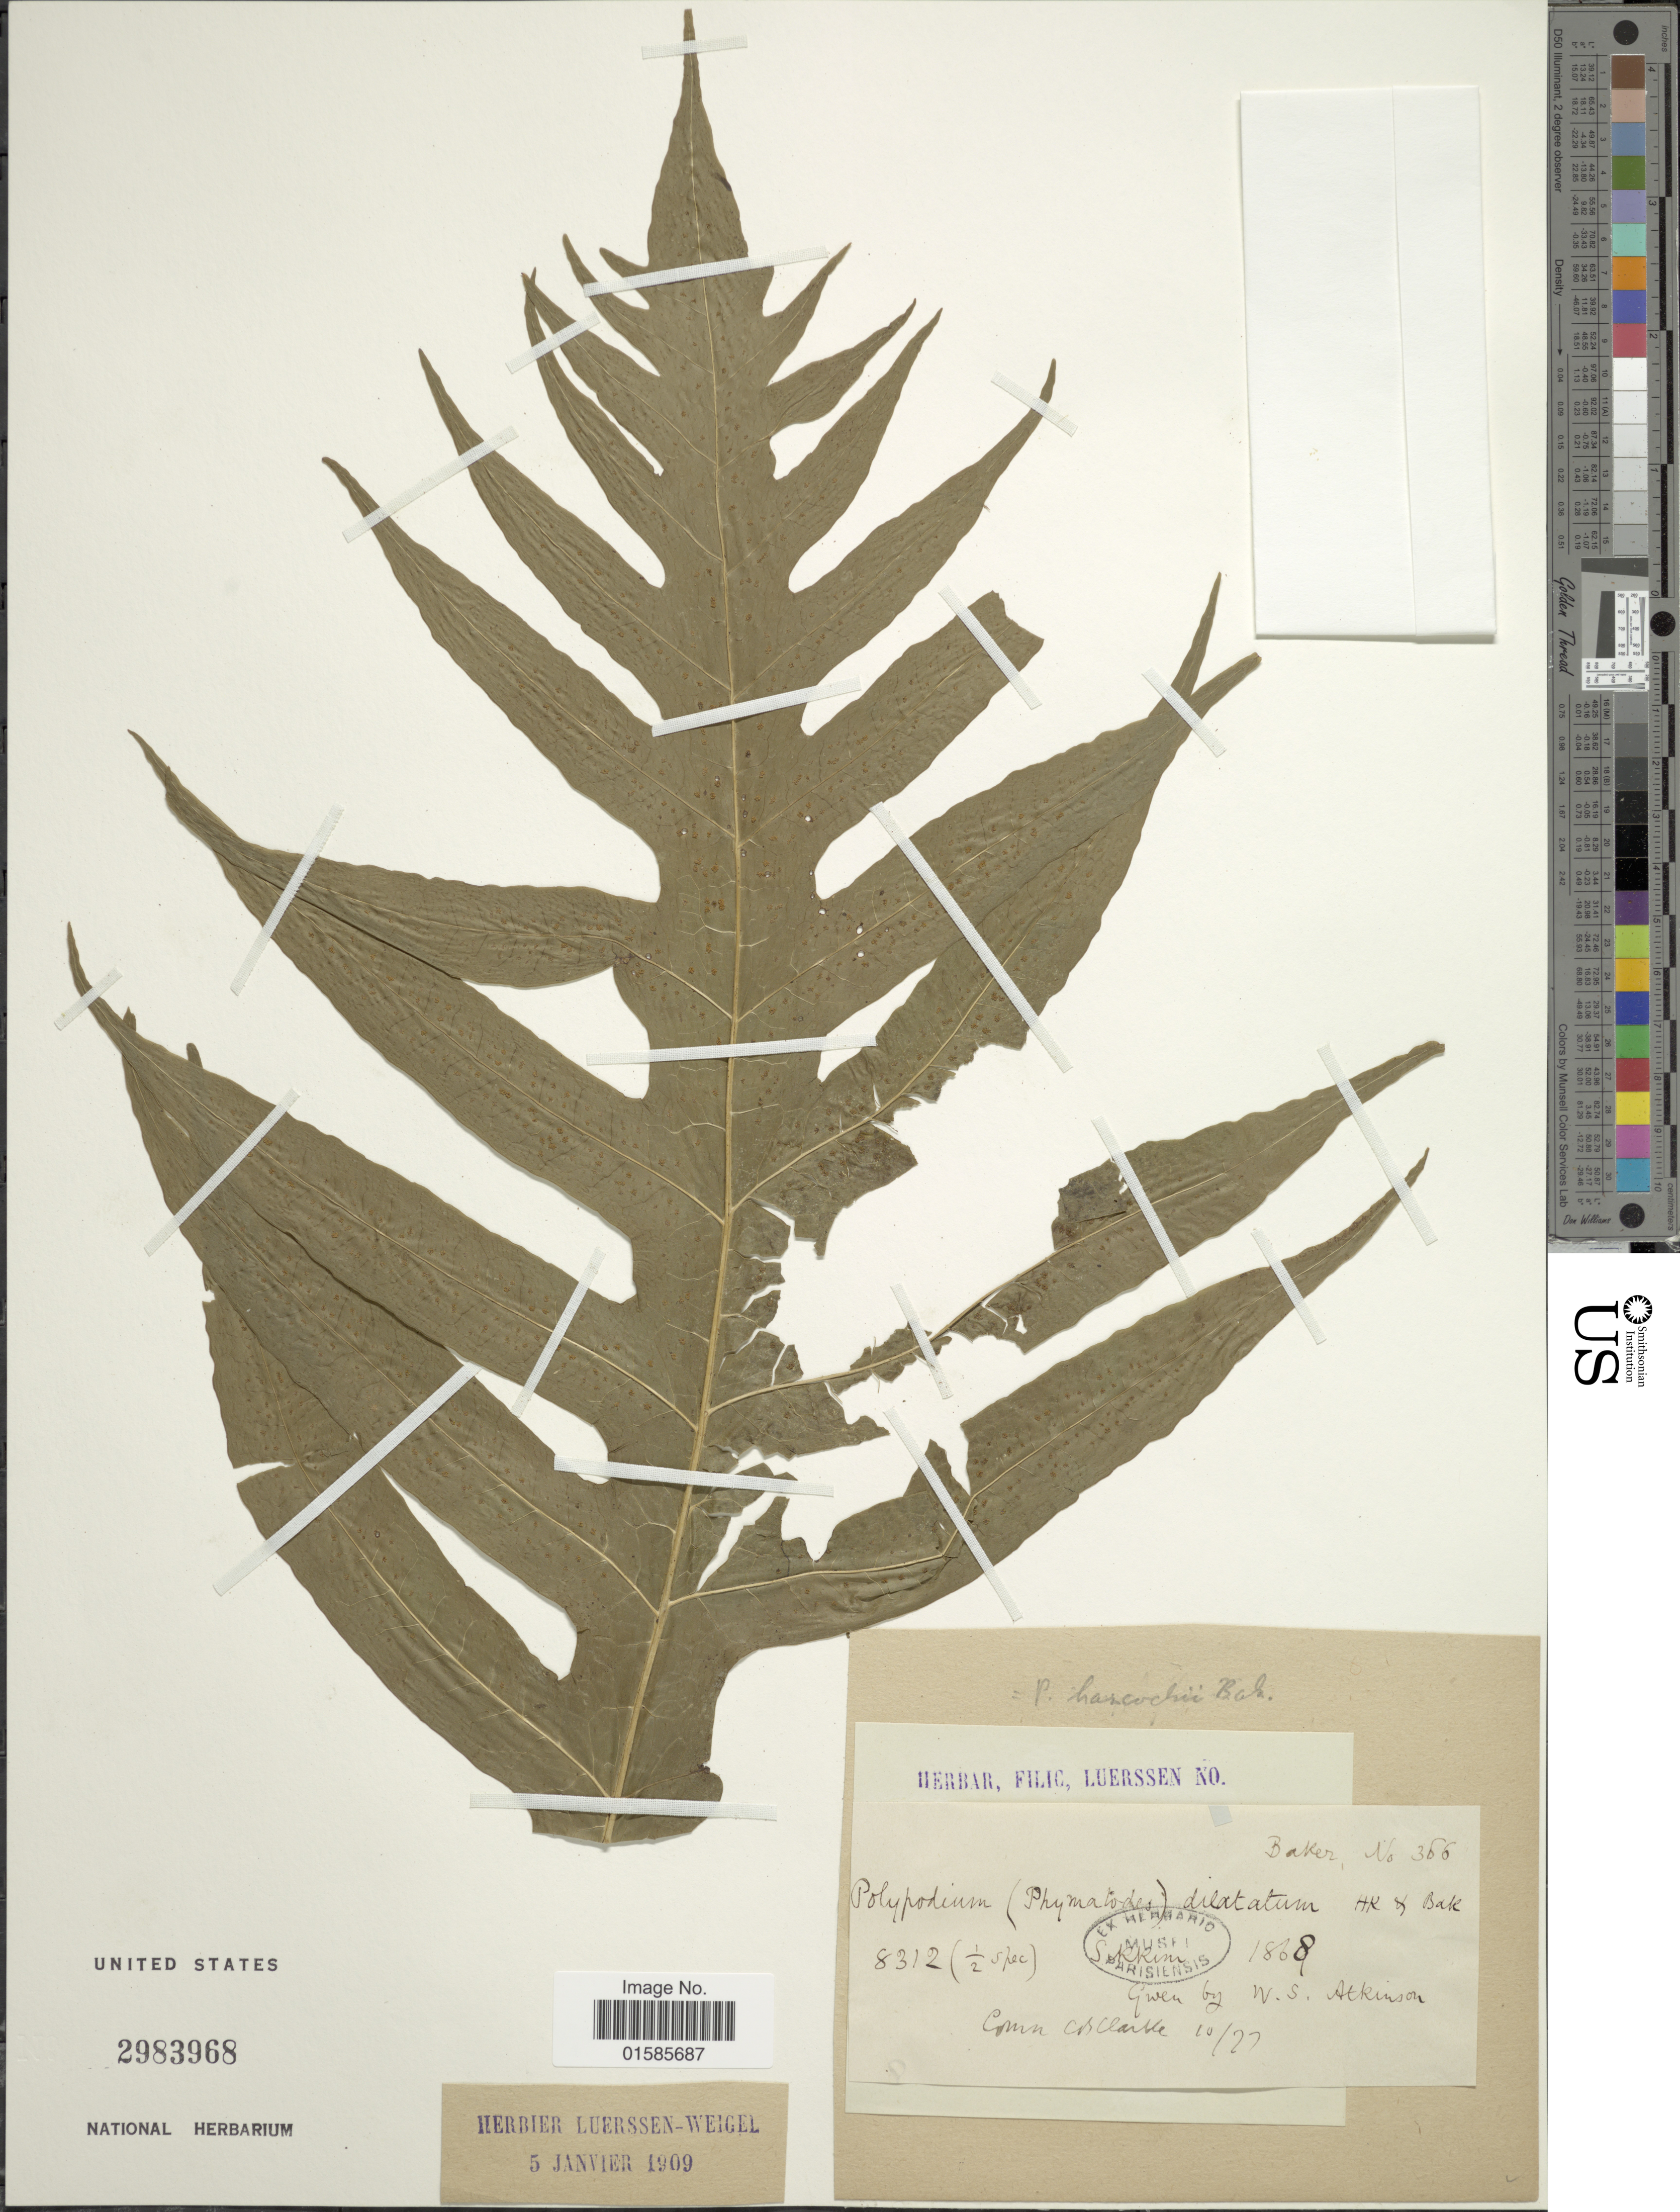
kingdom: Plantae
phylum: Tracheophyta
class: Polypodiopsida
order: Polypodiales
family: Polypodiaceae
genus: Microsorum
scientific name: Microsorum insigne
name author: (Blume) Copel.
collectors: W. S. Atkinson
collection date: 1868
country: India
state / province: Sikkim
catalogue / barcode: US 2983968